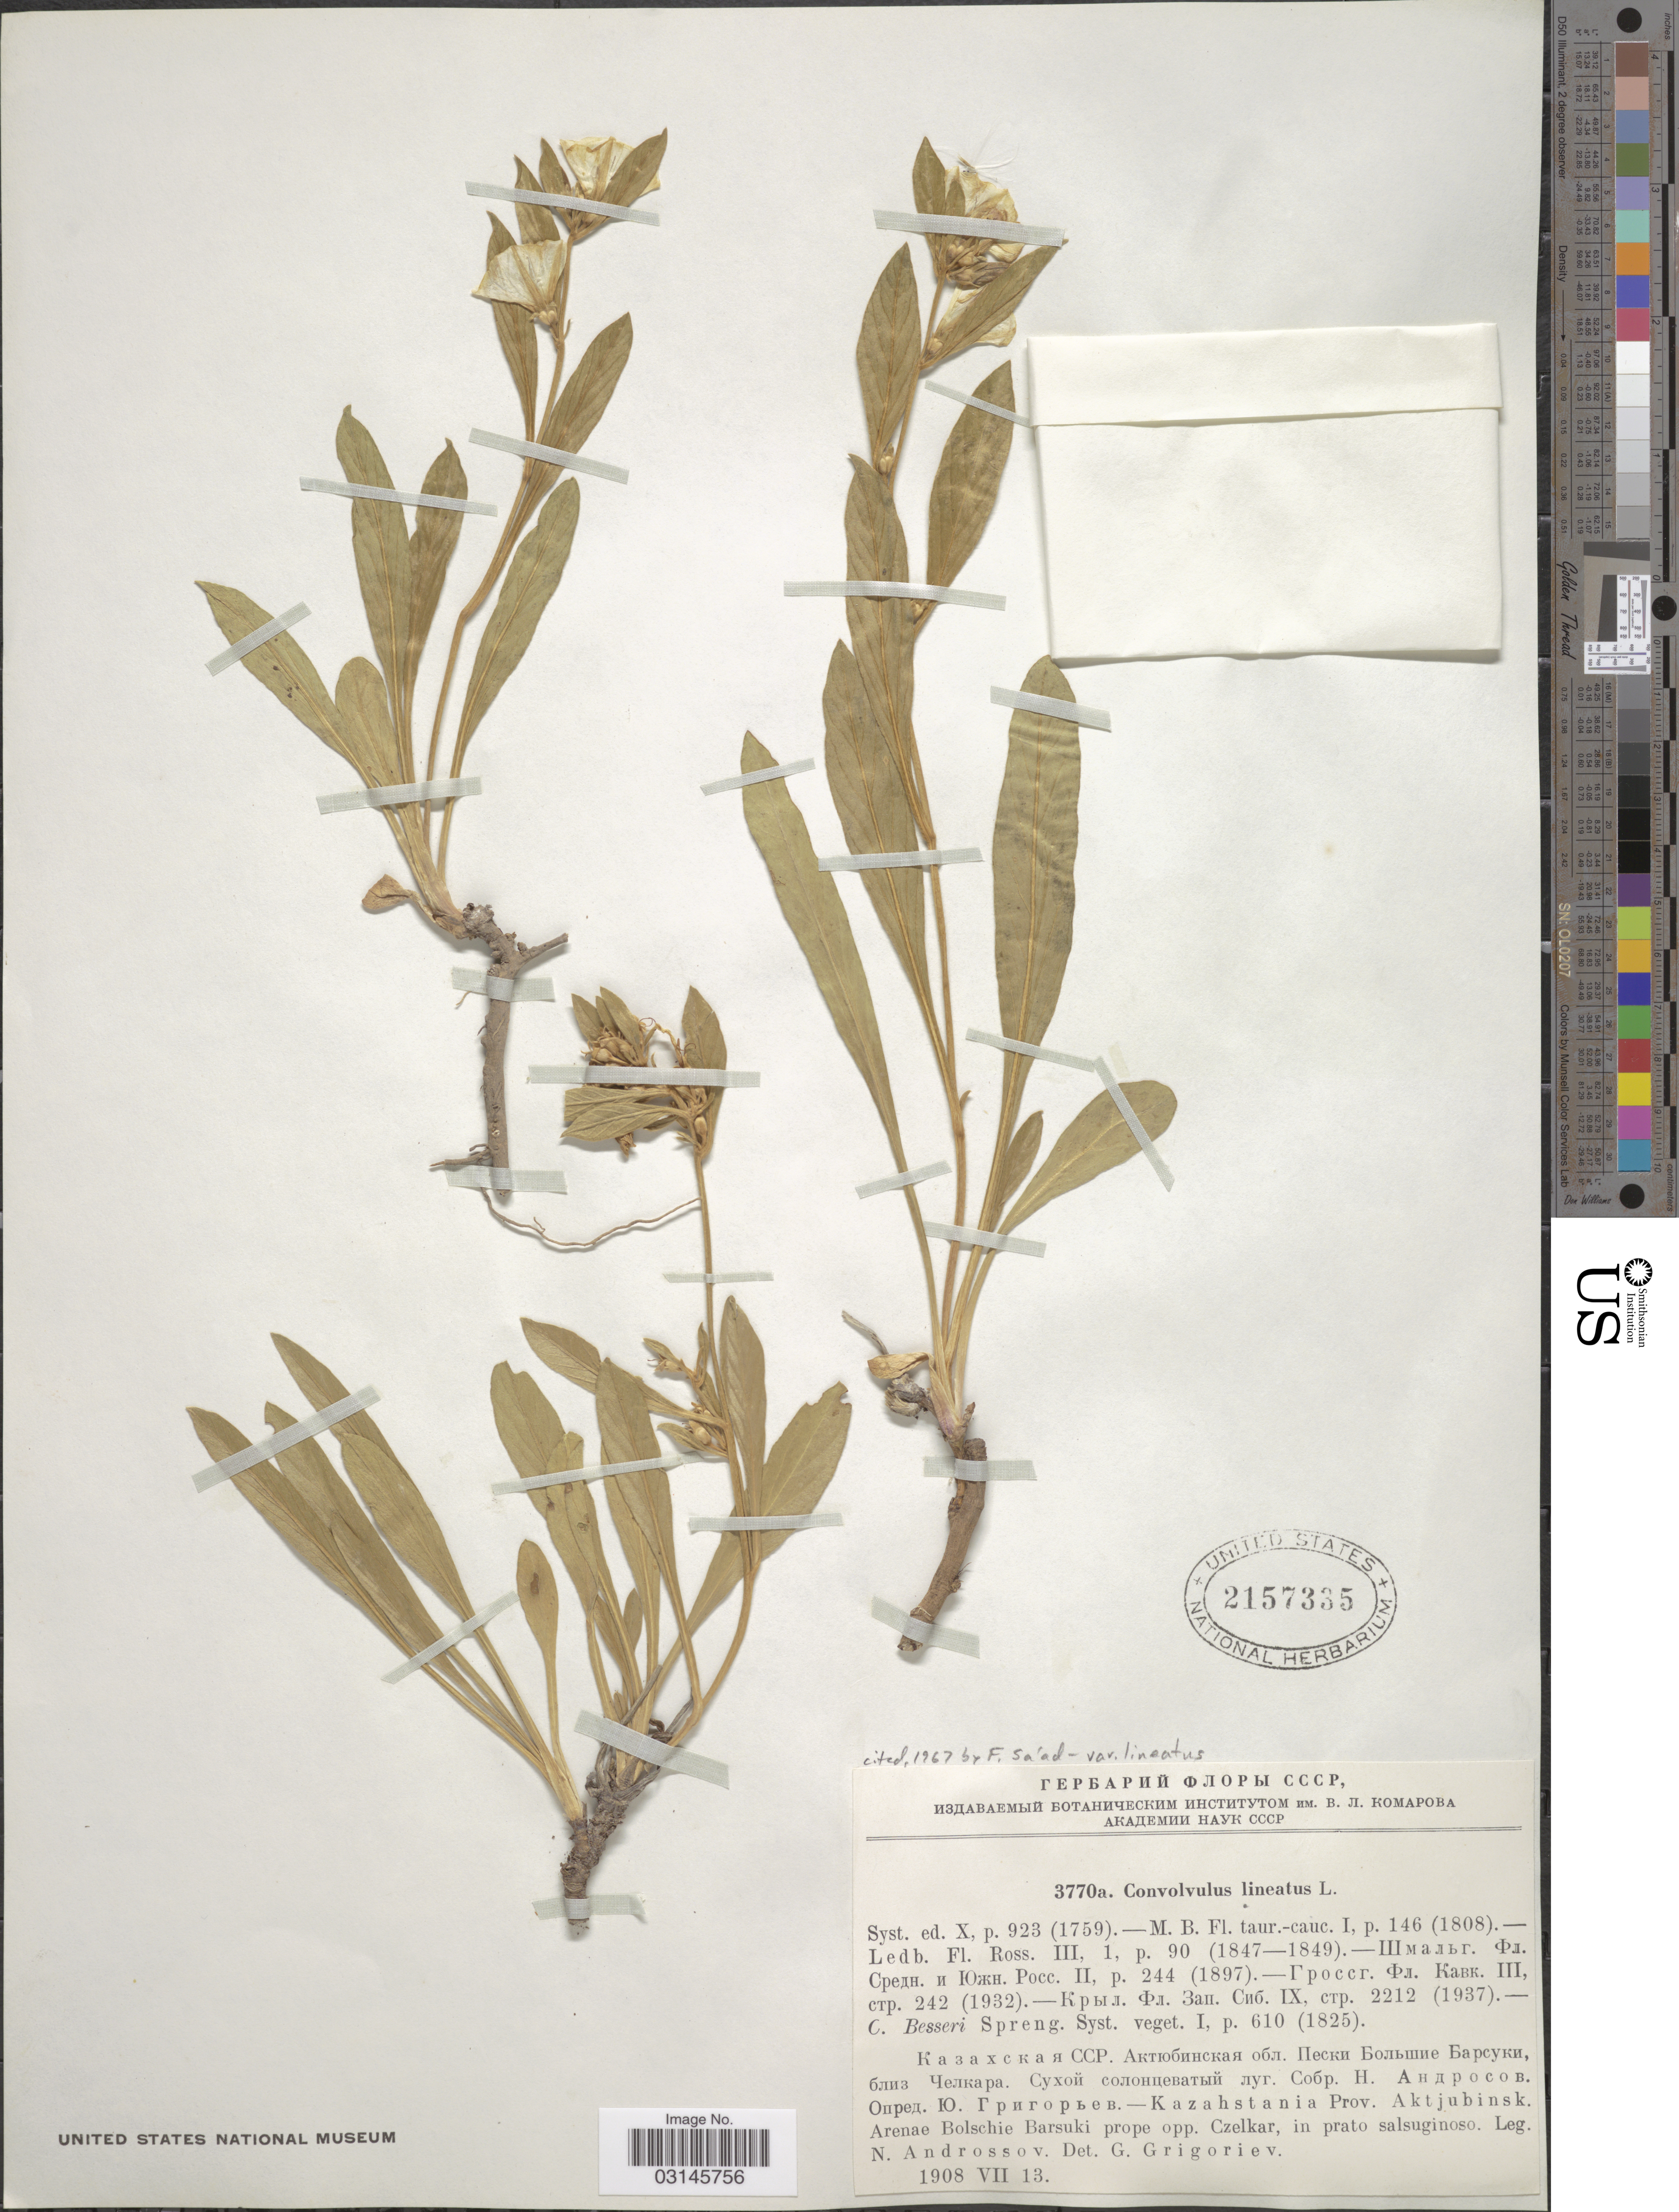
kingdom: Plantae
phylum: Tracheophyta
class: Magnoliopsida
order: Solanales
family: Convolvulaceae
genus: Convolvulus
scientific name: Convolvulus lineatus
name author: L.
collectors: N. Androssov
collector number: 3770a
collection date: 1908-07-13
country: Kazakhstan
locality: Kazahstania Prov. Aktjubinsk. Arenae Bolschie Barsuki prope opp. Czelkar, in prato salsuginoso.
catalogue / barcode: US 2157335